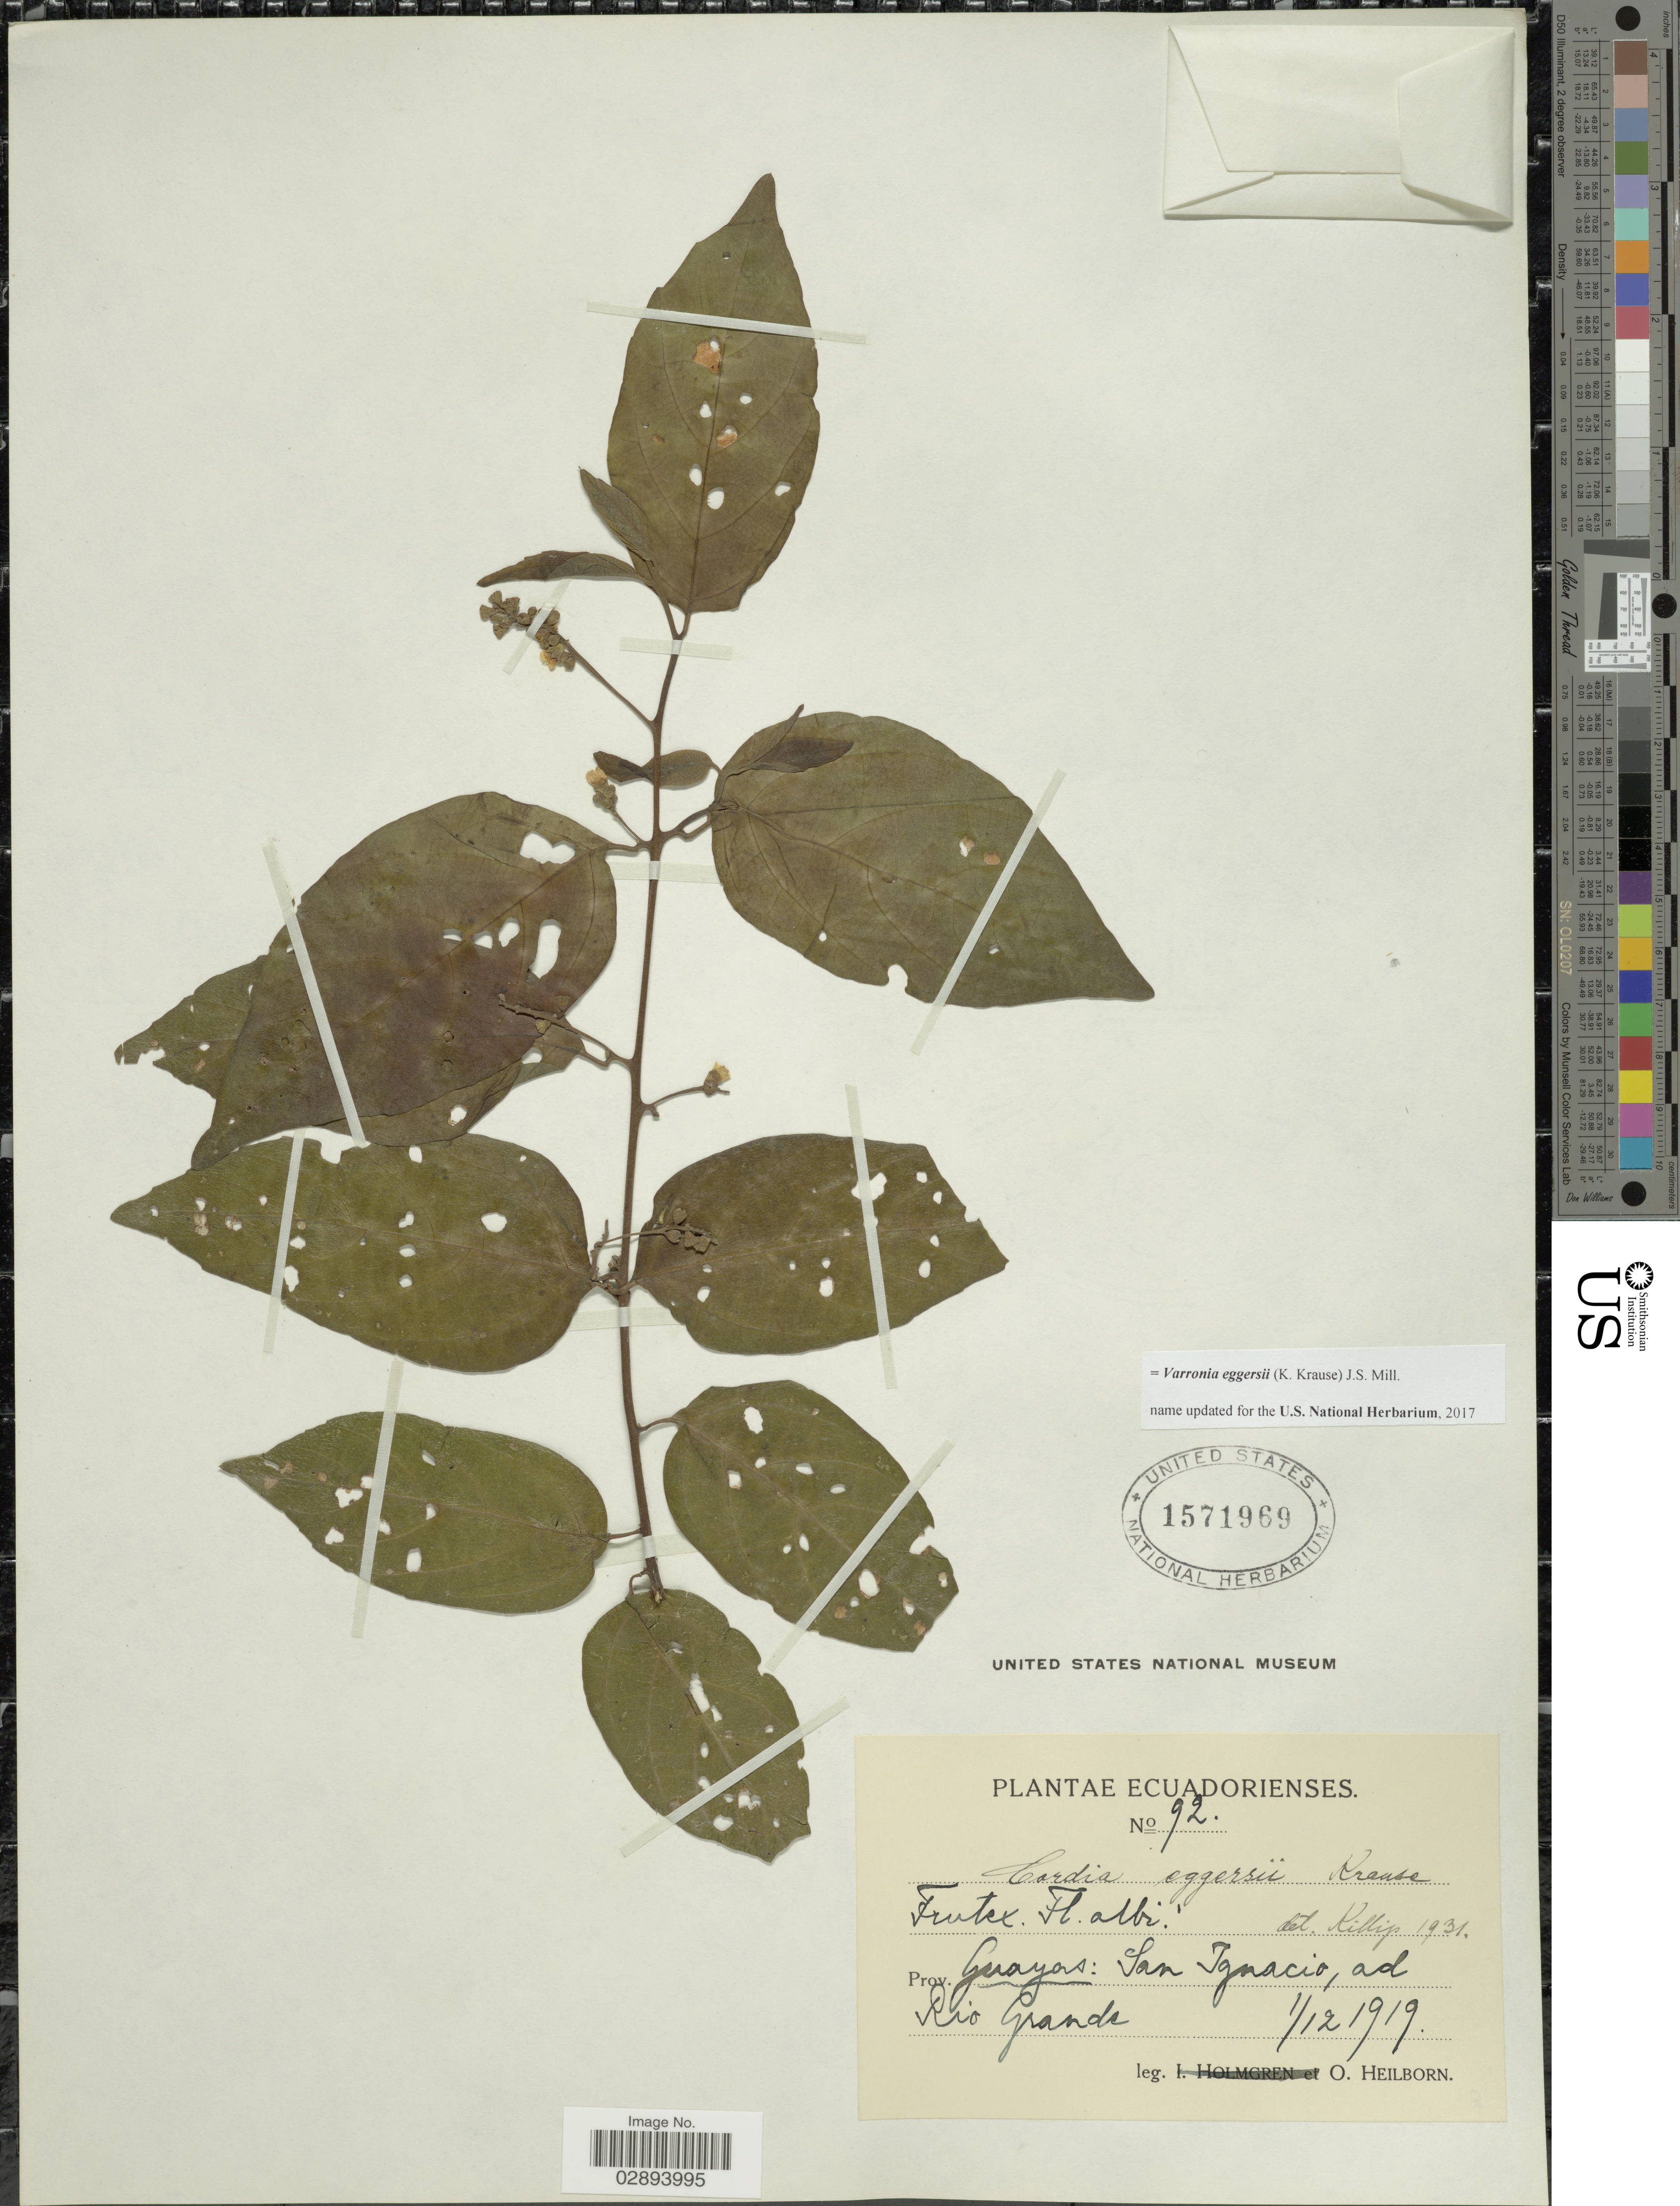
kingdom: Plantae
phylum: Tracheophyta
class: Magnoliopsida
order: Boraginales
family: Cordiaceae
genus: Varronia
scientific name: Varronia eggersii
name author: (K. Krause) J.S. Mill.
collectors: O. Heilbron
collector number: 92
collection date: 1919-12-01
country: Ecuador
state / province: Guayas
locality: San Ignacio, ad Rio Grands.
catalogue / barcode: US 1571969